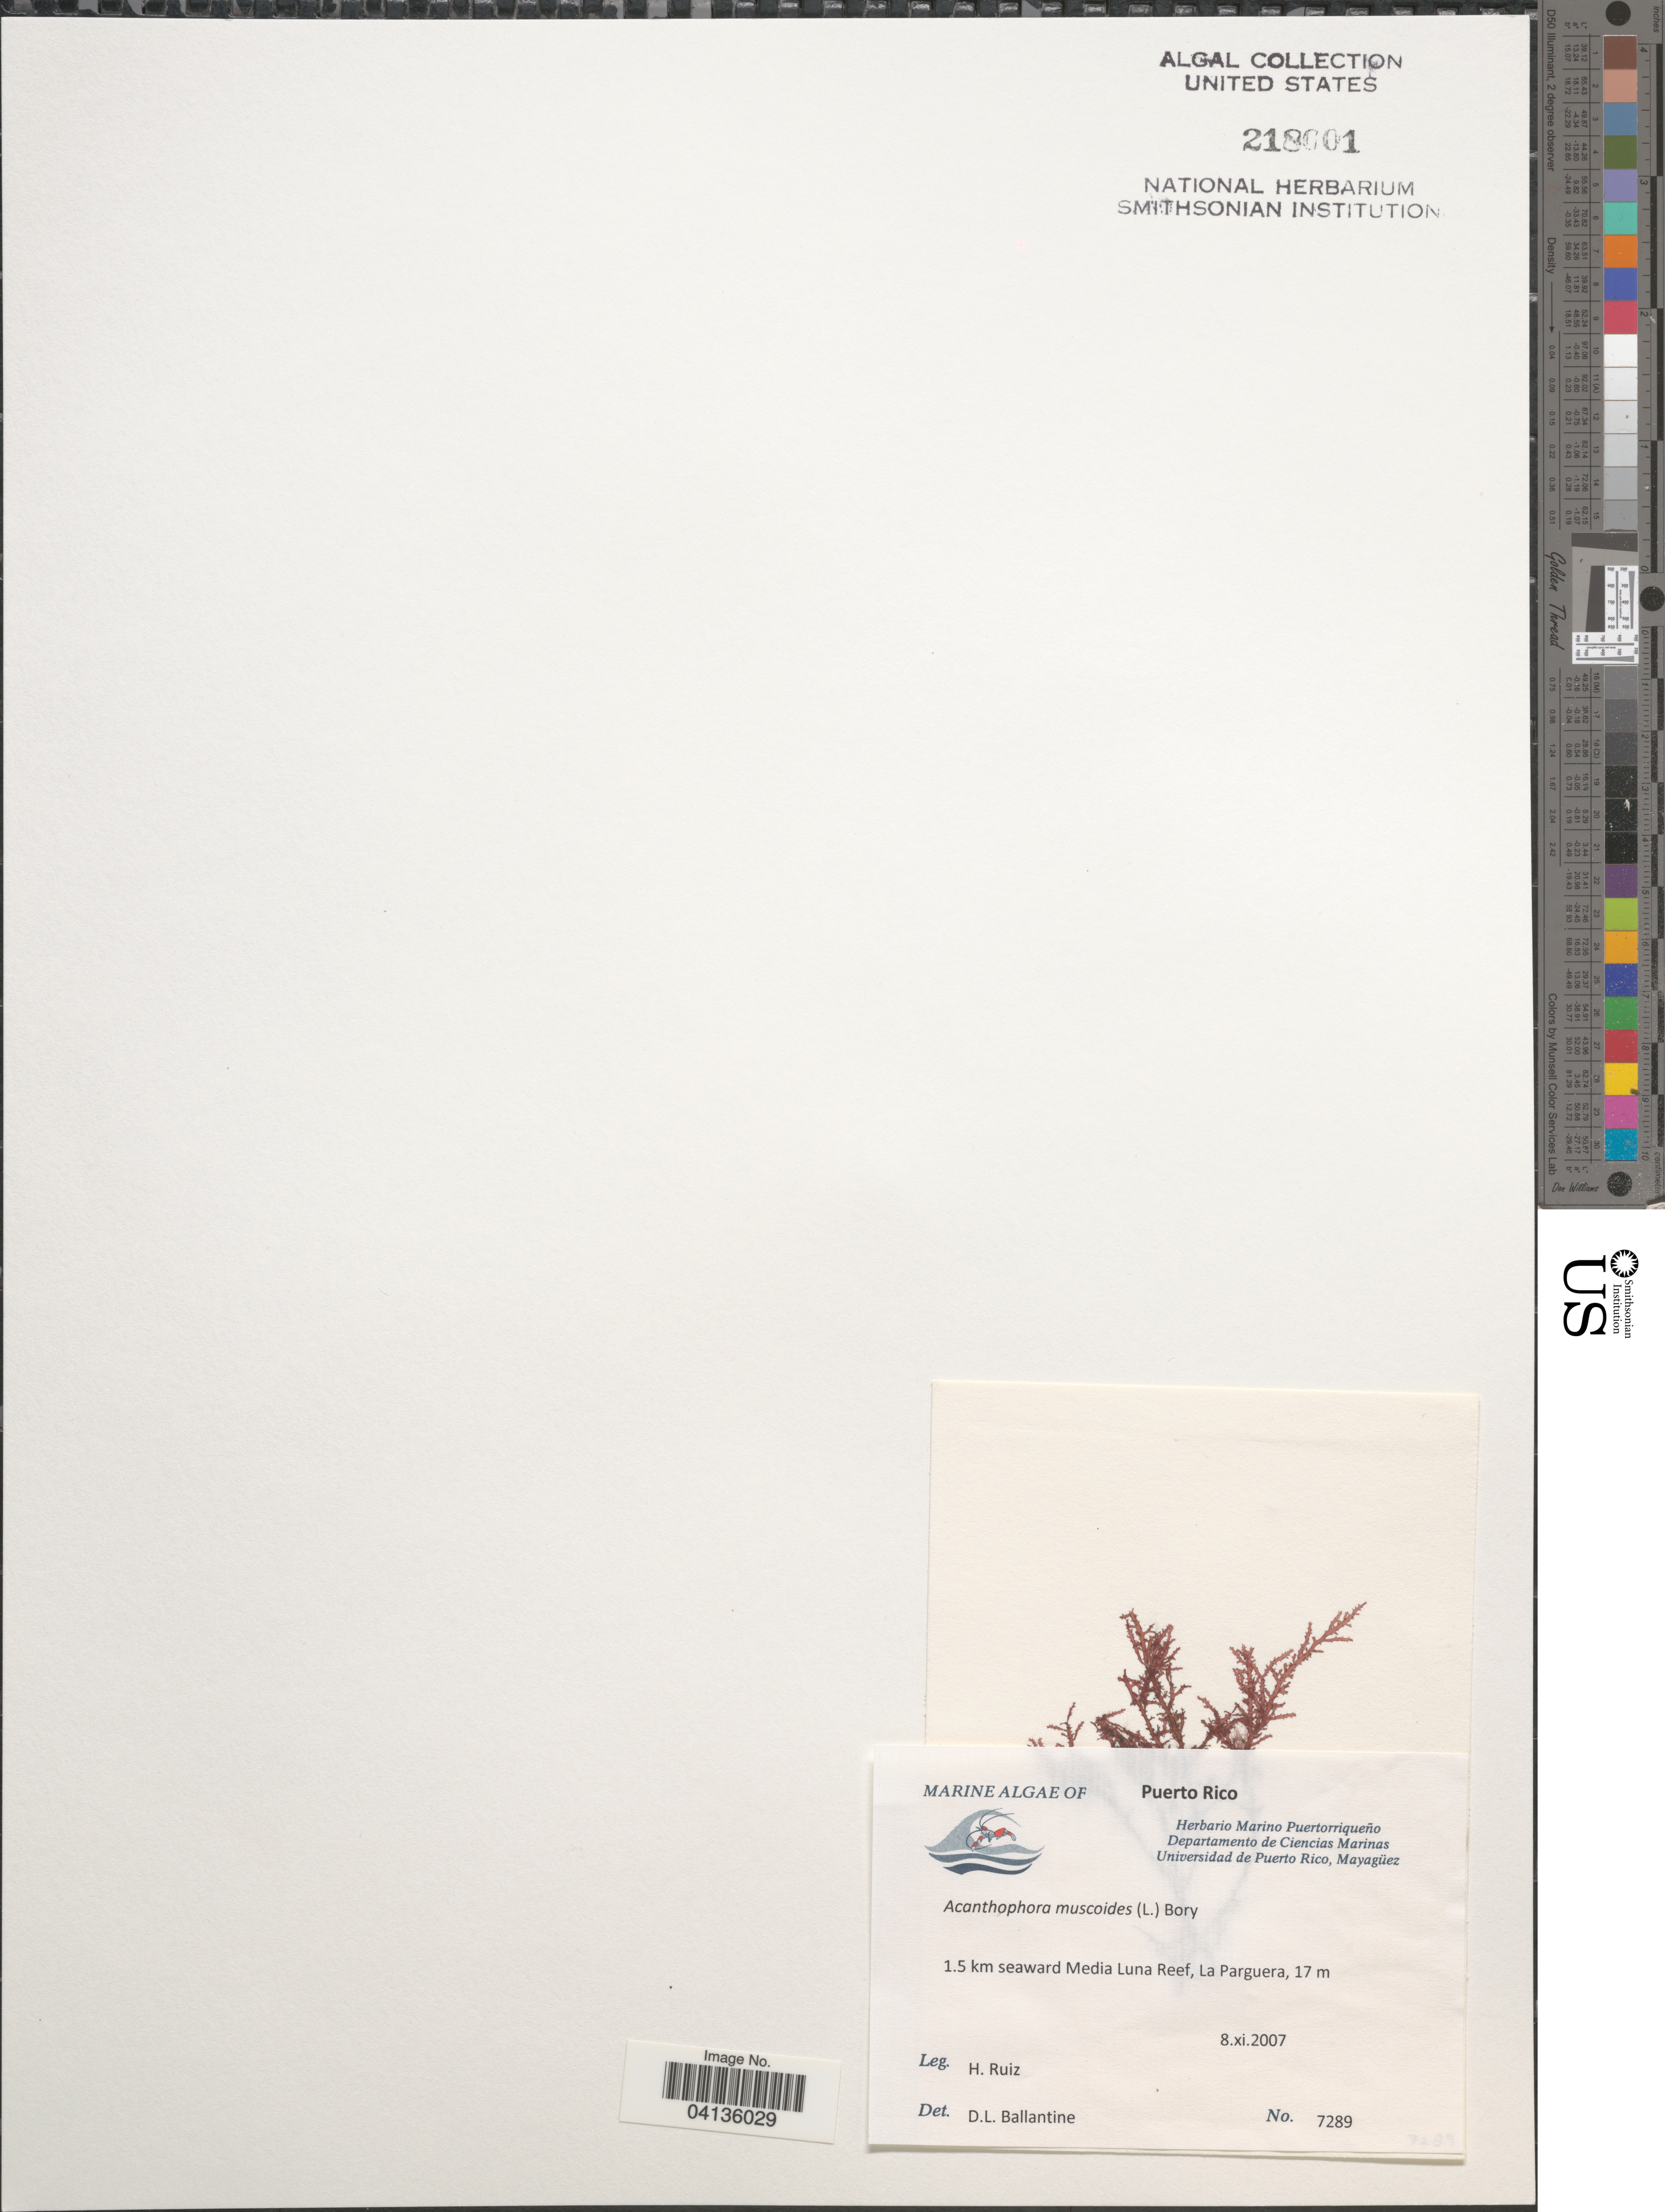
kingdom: Plantae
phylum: Rhodophyta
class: Florideophyceae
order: Ceramiales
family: Rhodomelaceae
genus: Acanthophora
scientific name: Acanthophora muscoides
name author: (C. Agardh) Bory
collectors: H. Ruiz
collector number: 7289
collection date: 2007-11-08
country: Puerto Rico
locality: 1.5 km seaward Media Luna Reef, La Parguera.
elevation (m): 17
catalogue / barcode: US 218001